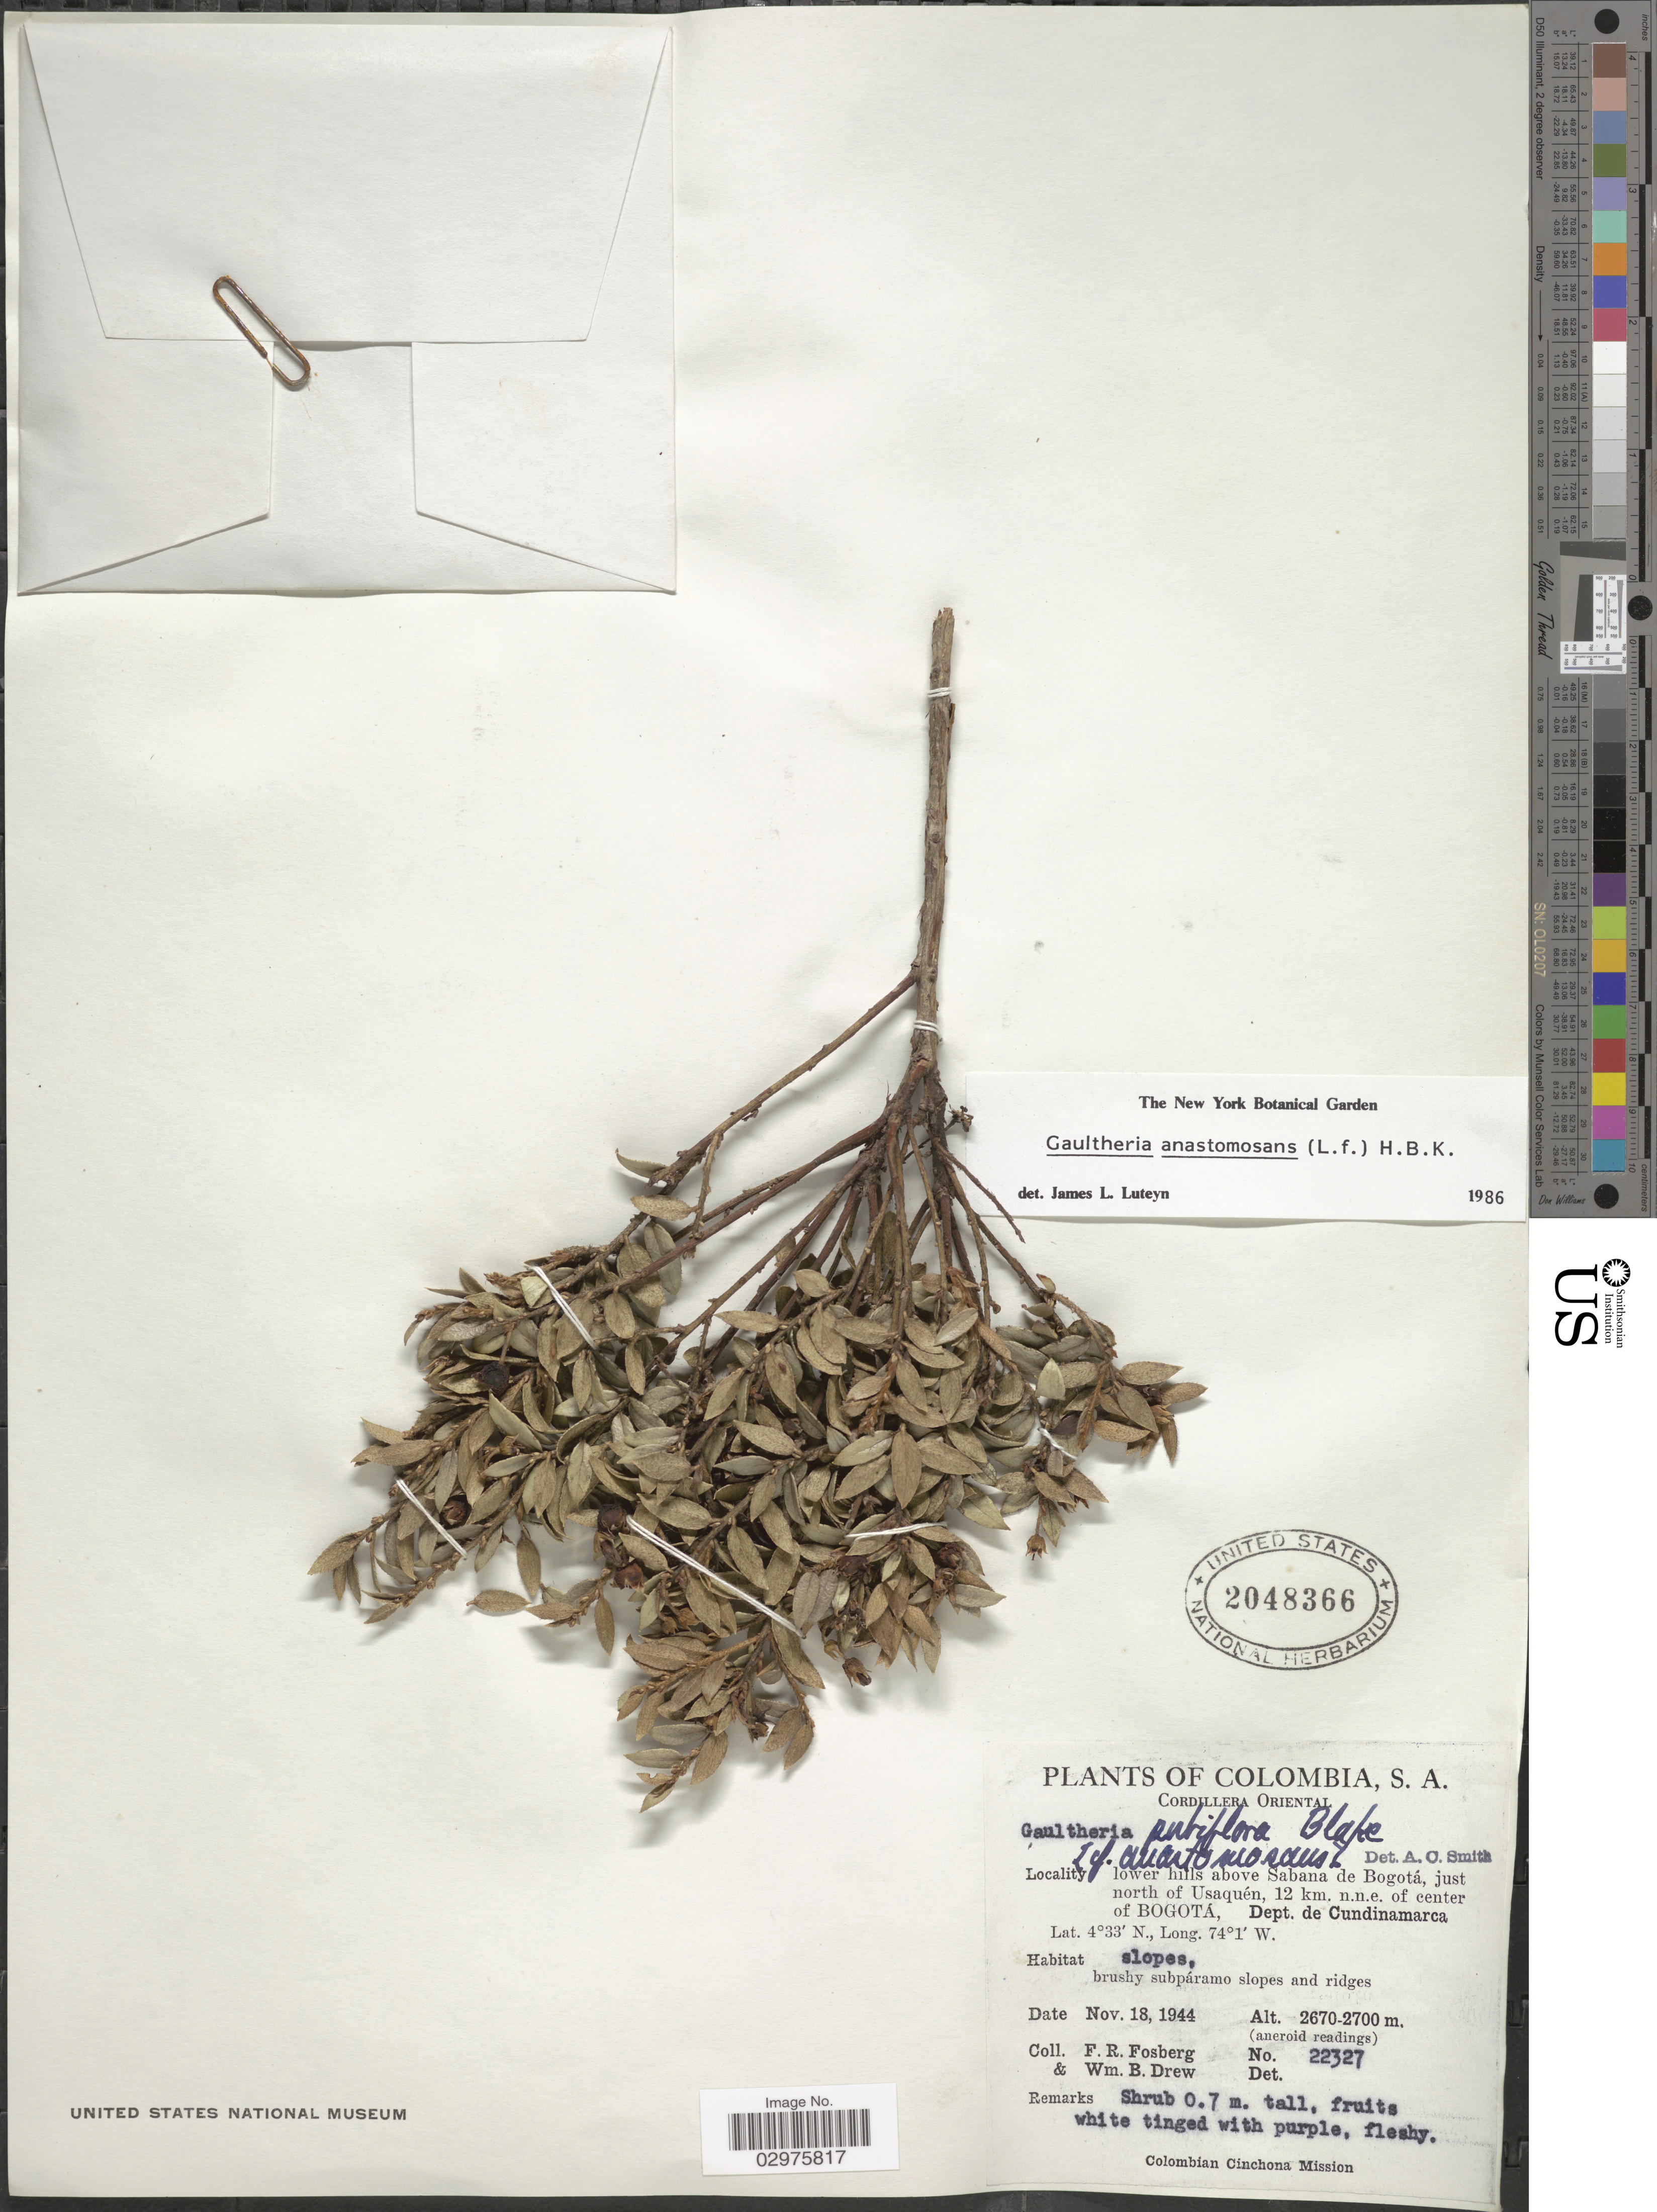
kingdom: Plantae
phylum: Tracheophyta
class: Magnoliopsida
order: Ericales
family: Ericaceae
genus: Gaultheria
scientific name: Gaultheria anastomosans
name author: (L. f.) Kunth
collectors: F. R. Fosberg & W. B. Drew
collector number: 22327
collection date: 1944-11-18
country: Colombia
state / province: Cundinamarca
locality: Lower hills above Sabana de Bogotá, just north of Usaquén, 12 km. n.n.e. of center of Bogotá, Dept. de Cundinamarca.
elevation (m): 2670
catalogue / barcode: US 2048366